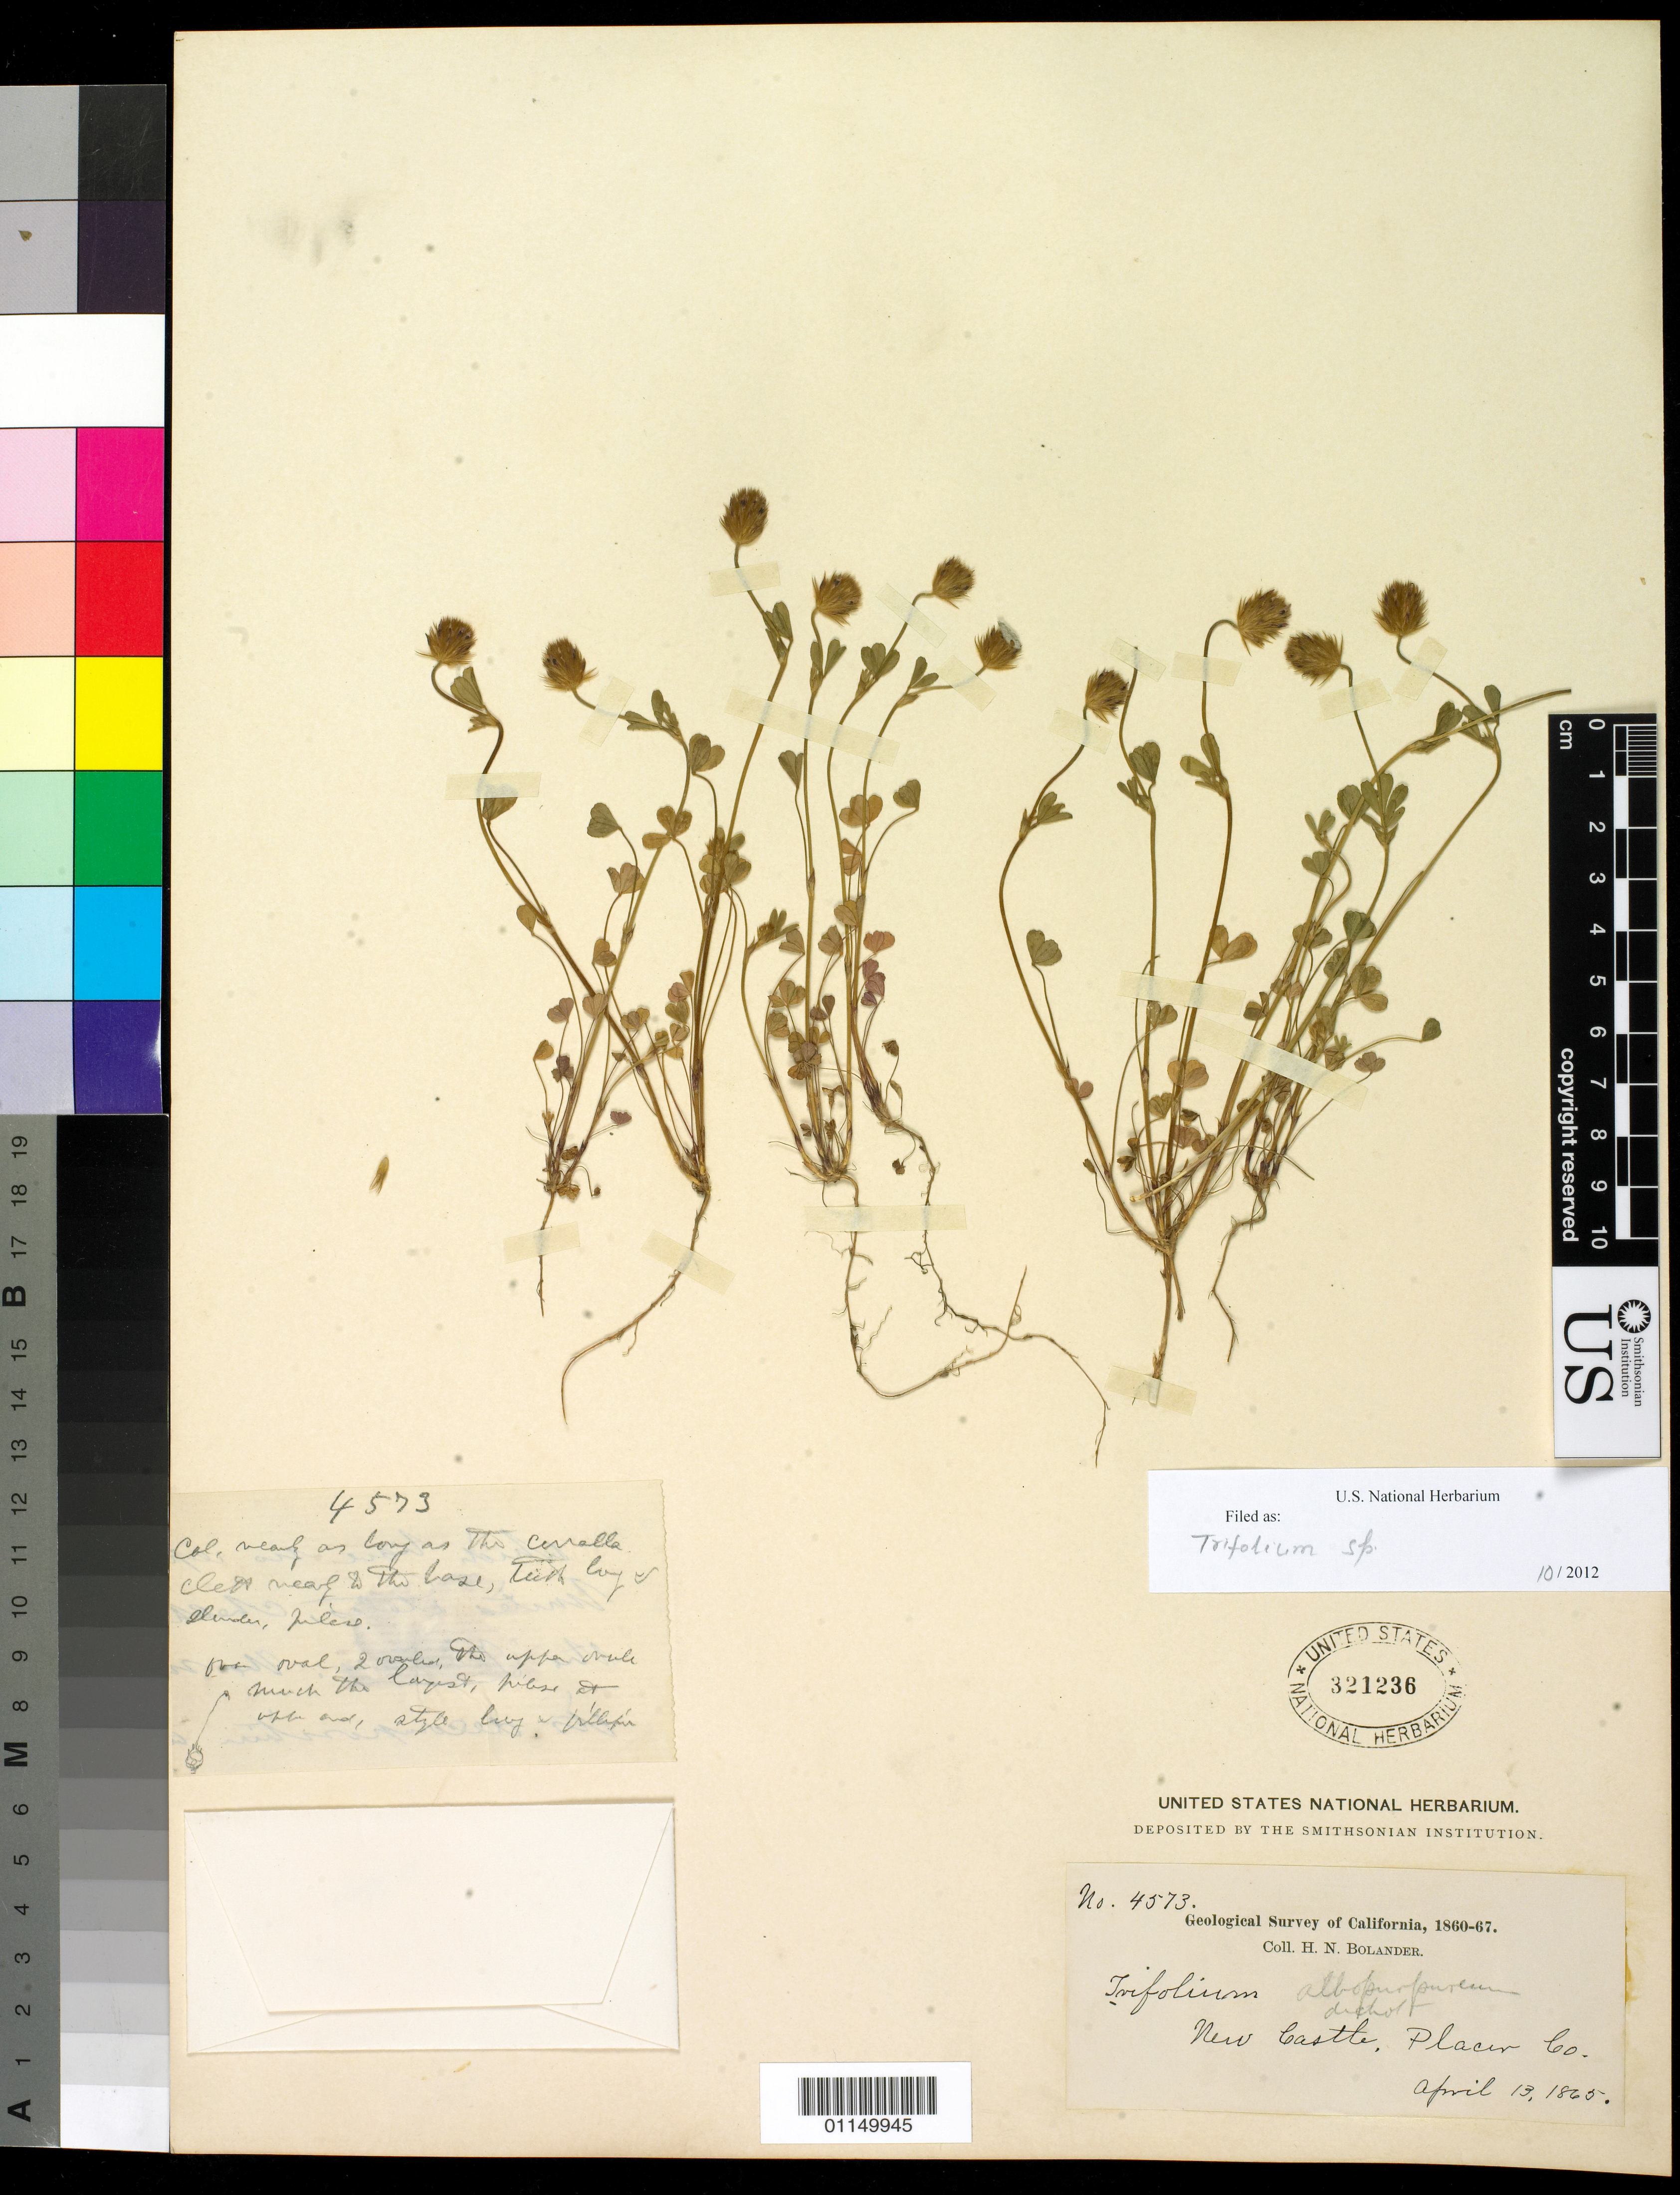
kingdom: Plantae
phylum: Tracheophyta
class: Magnoliopsida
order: Fabales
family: Fabaceae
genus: Trifolium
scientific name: Trifolium sp.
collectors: H. Bolander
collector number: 4573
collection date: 1865-04-13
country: United States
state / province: California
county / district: Placer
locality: New Castle.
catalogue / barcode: US 321236